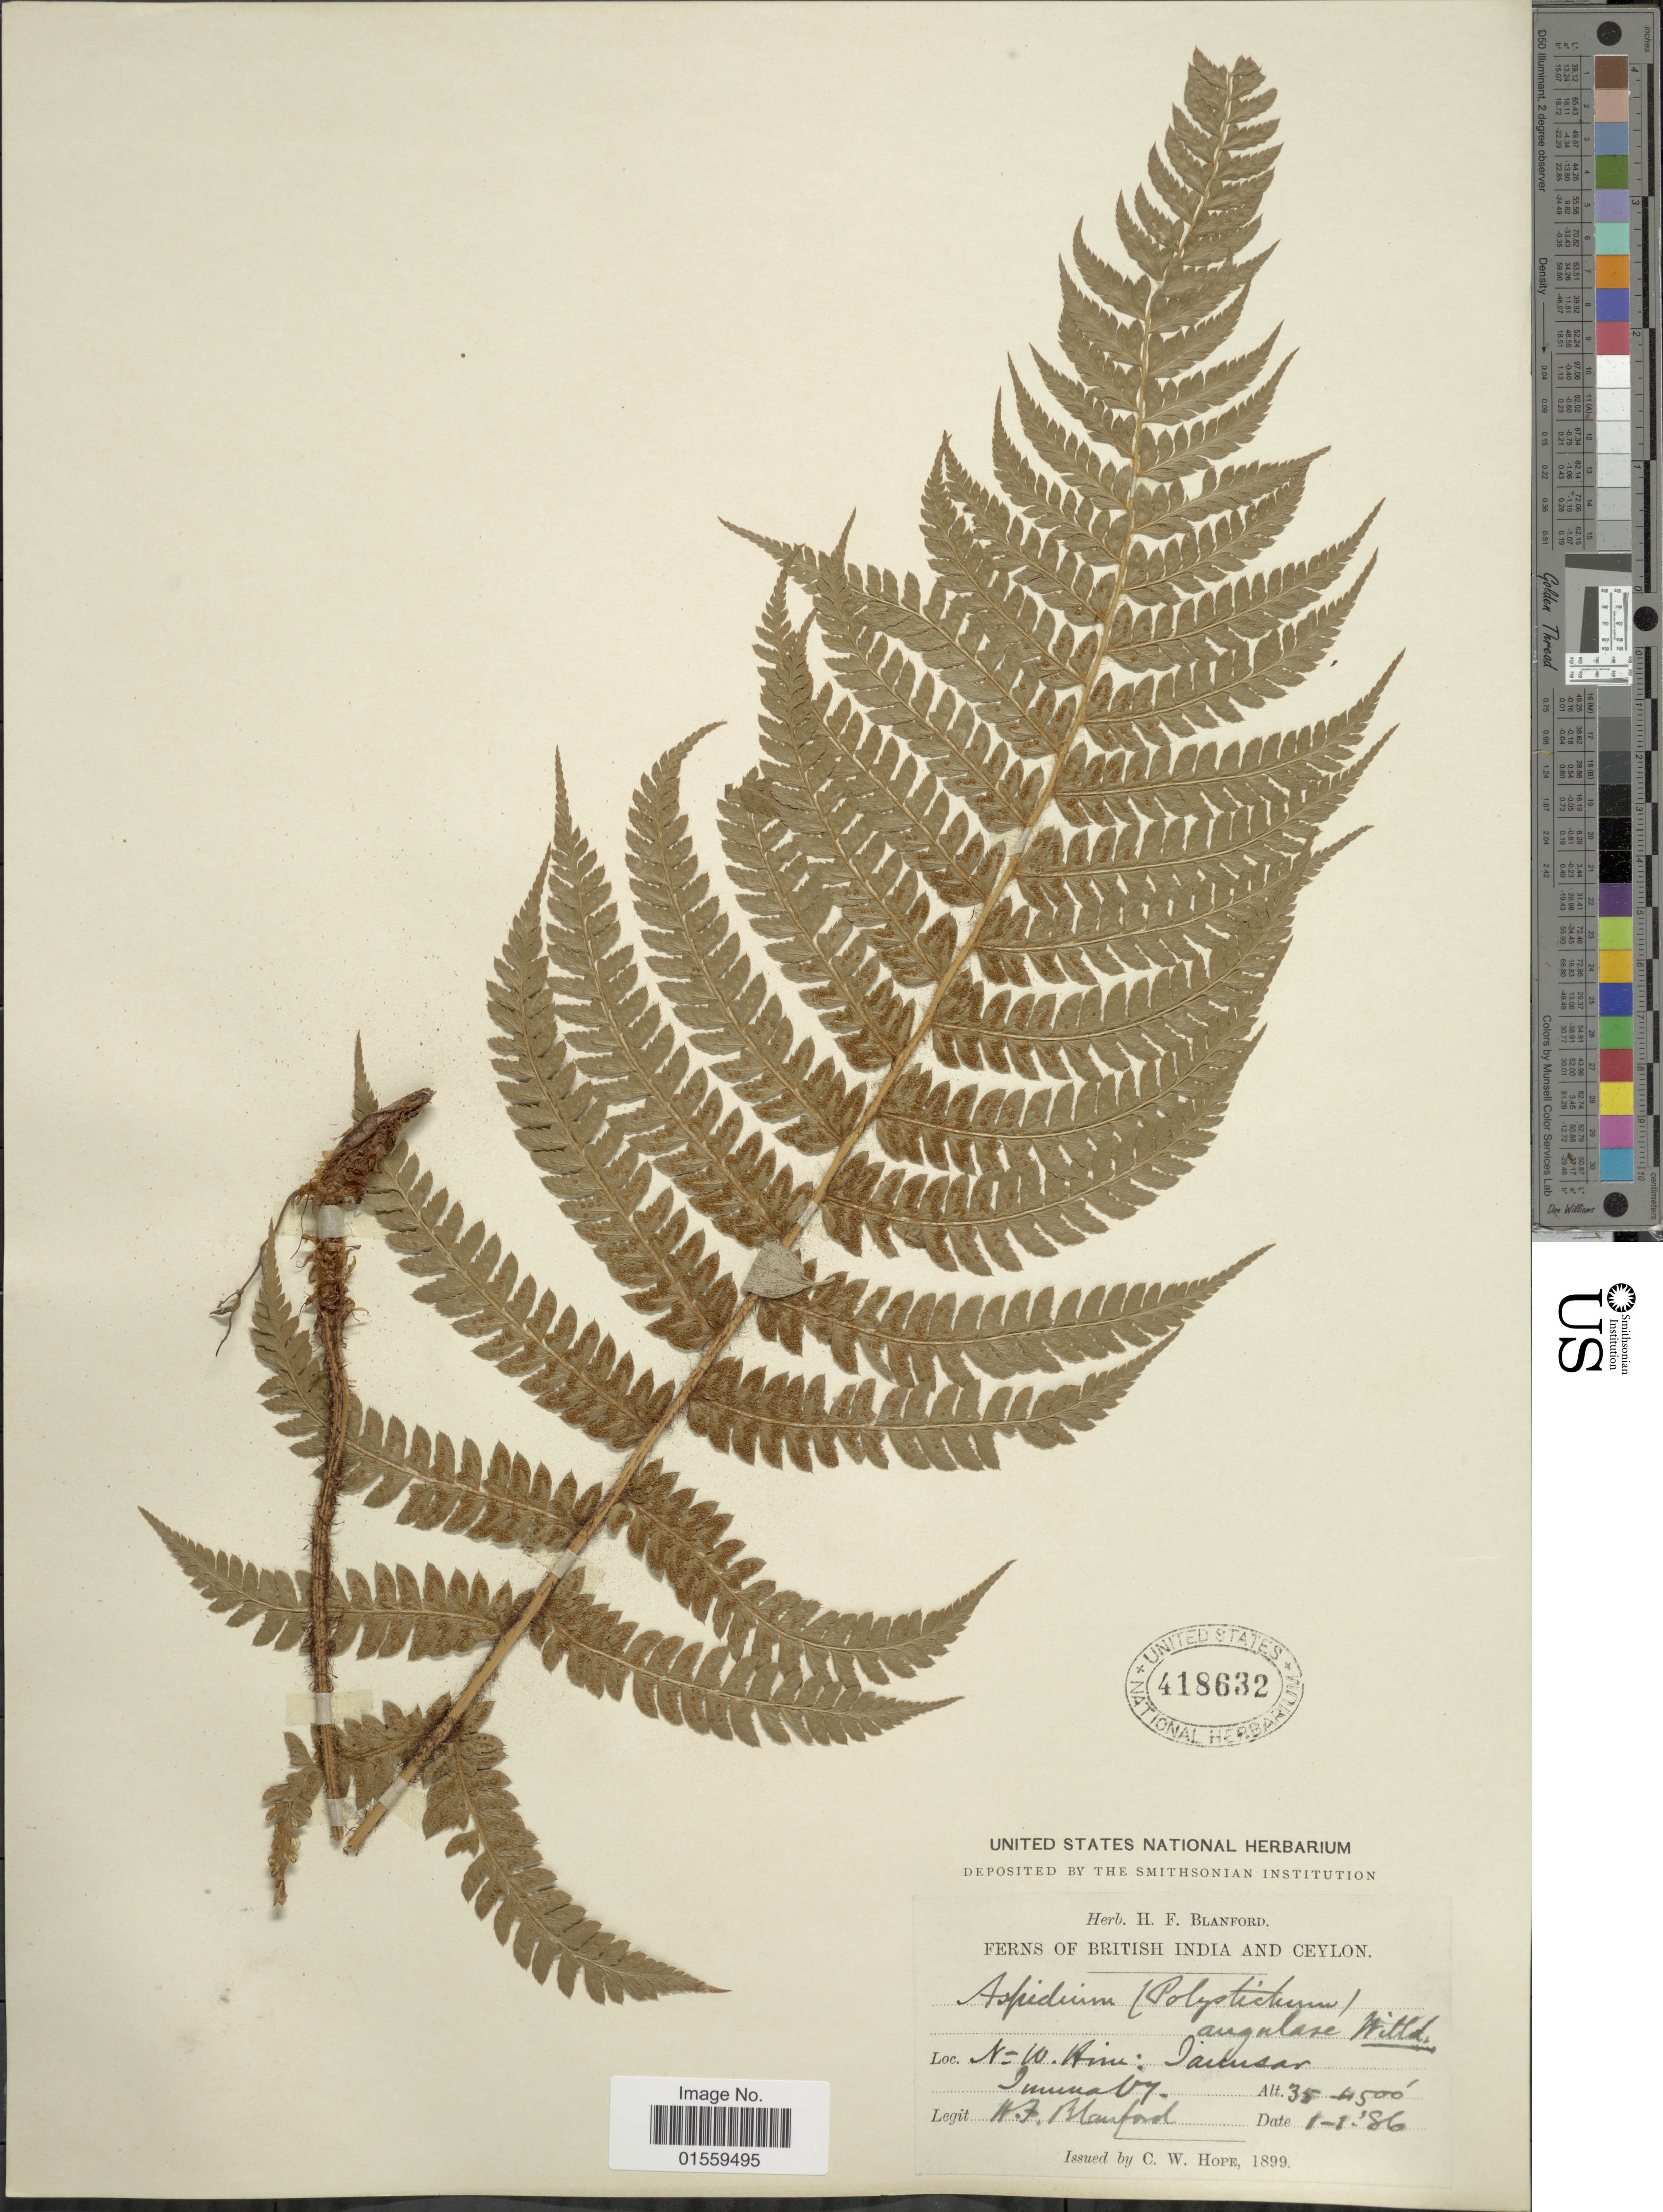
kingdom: Plantae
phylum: Tracheophyta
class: Polypodiopsida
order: Polypodiales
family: Dryopteridaceae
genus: Polystichum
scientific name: Polystichum setiferum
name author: (Forssk.) Moore ex Woynar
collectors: H. Blanford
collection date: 1886-01-01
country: India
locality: British India and Ceylon, N-W. Him.: Jaunsar [illegible text] Vy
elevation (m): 1067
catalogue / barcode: US 418632